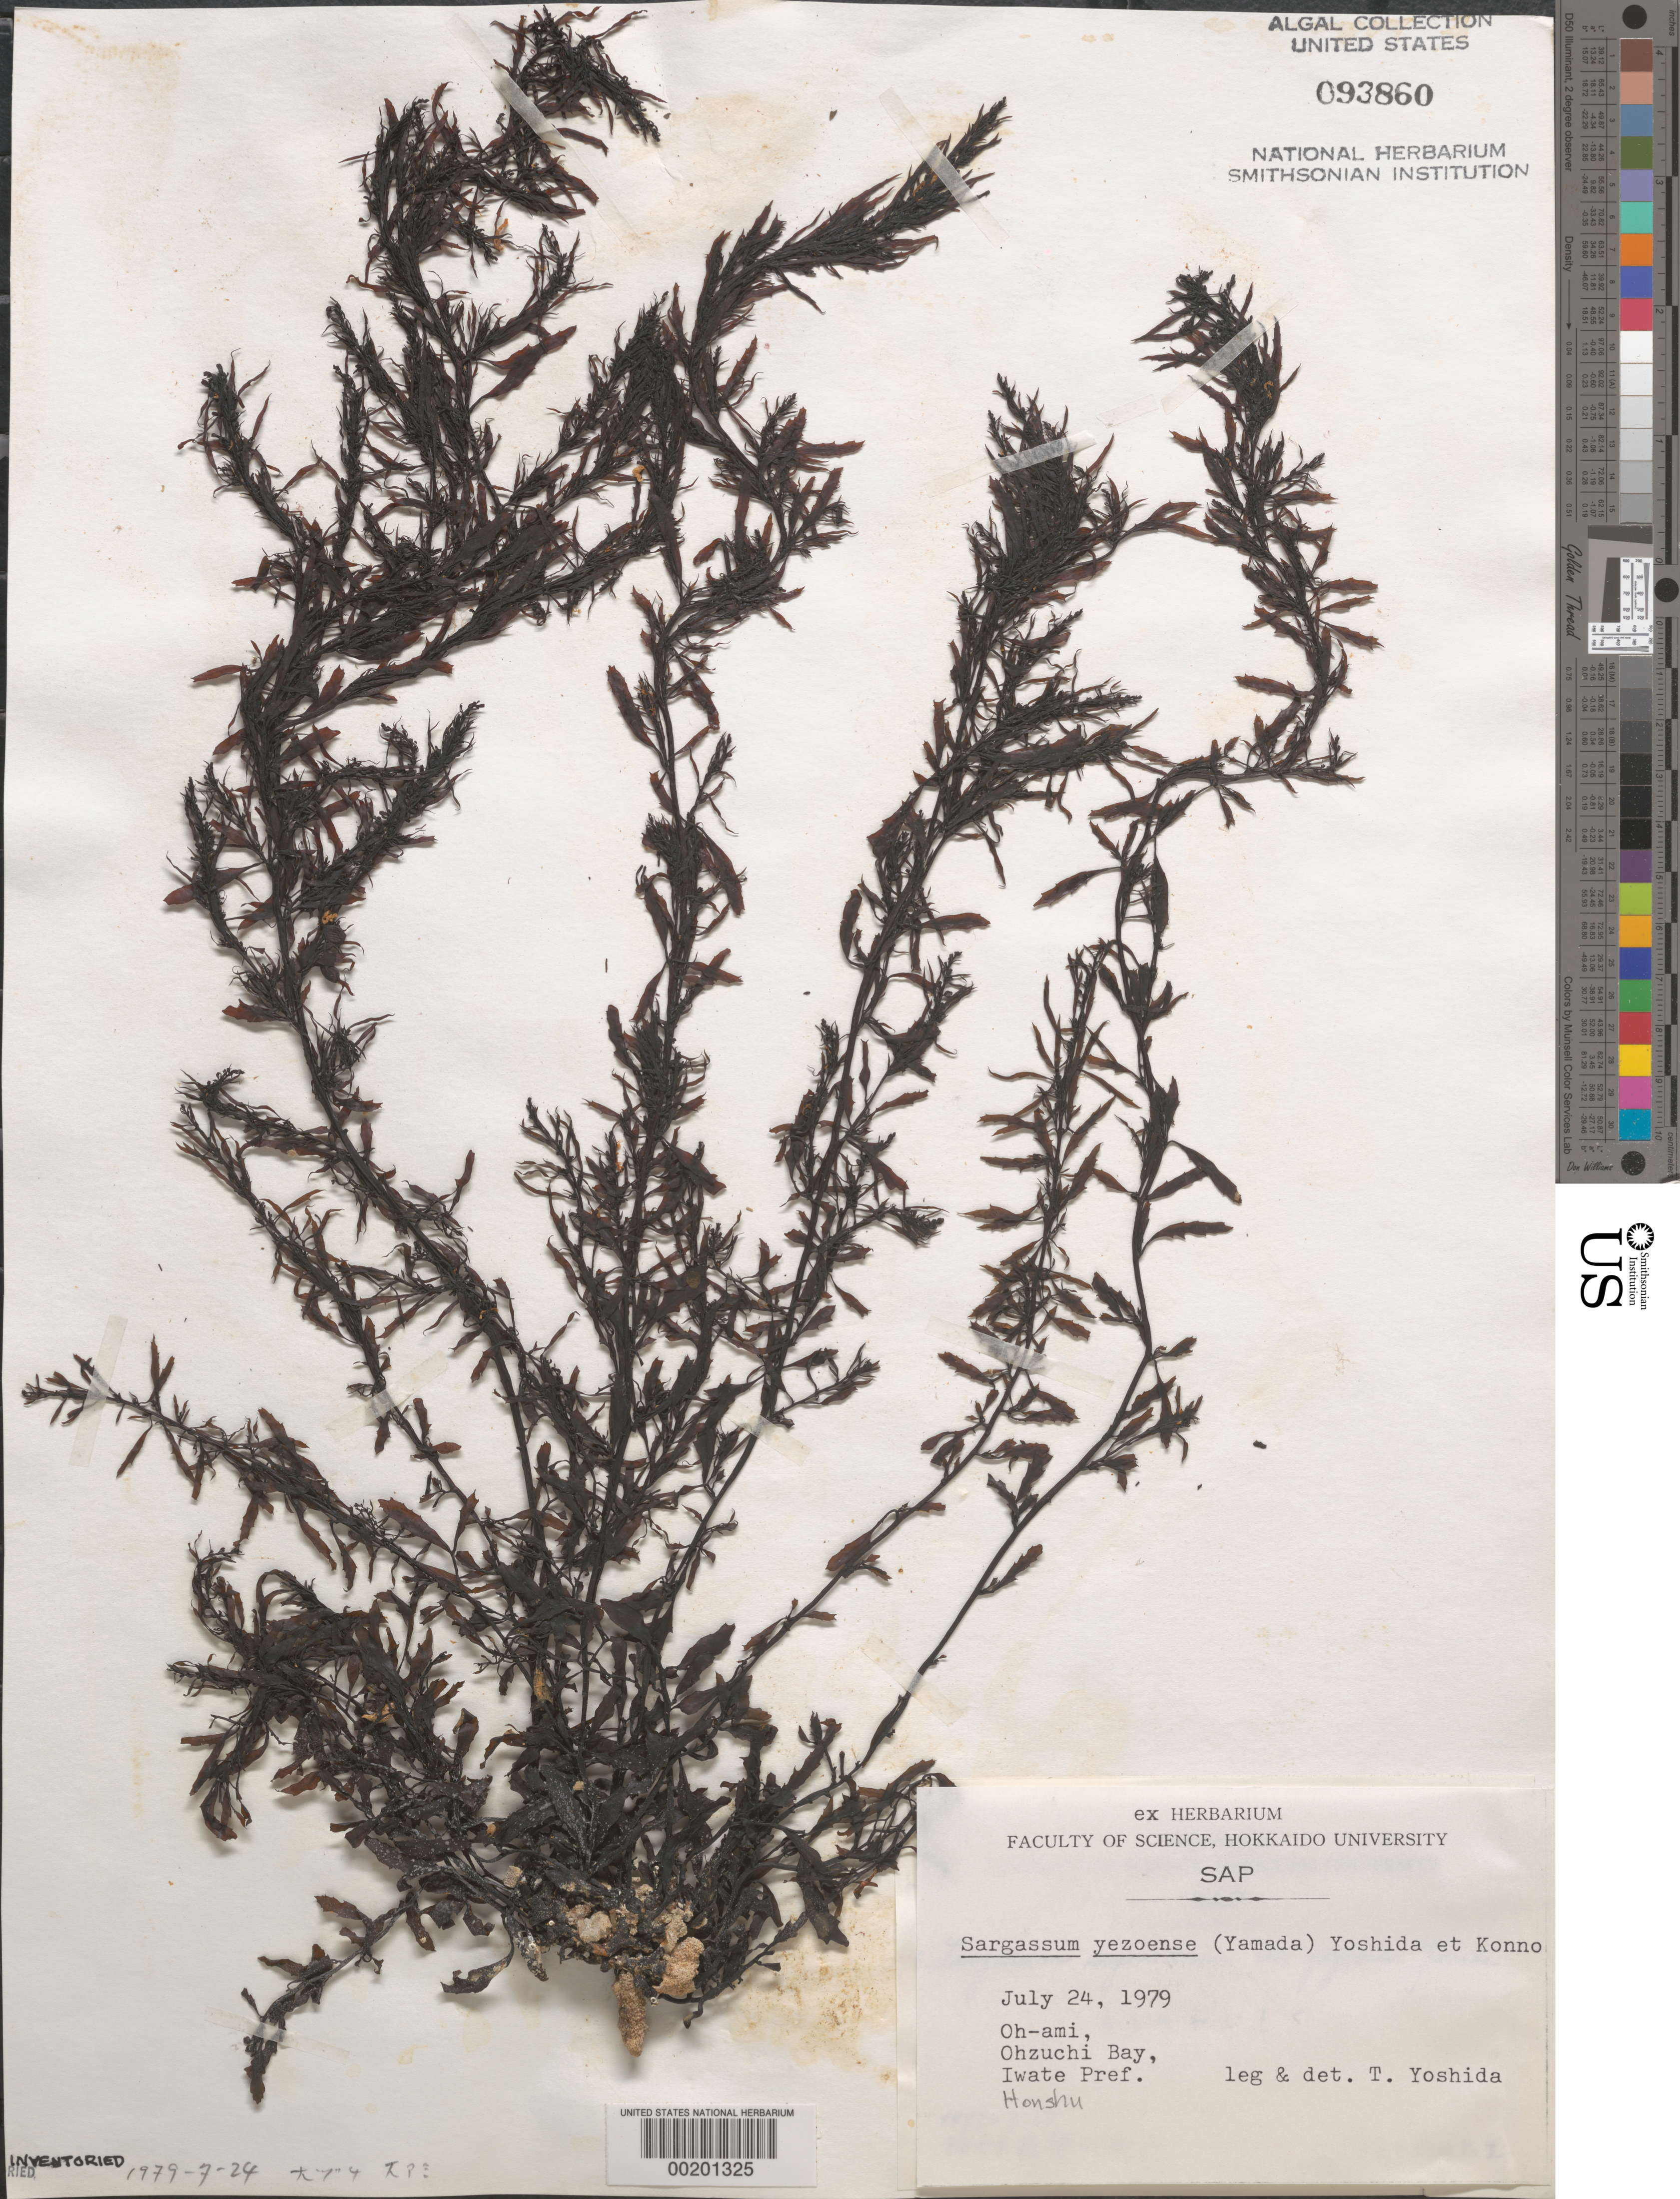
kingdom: Chromista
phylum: Ochrophyta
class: Phaeophyceae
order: Fucales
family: Sargassaceae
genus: Sargassum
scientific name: Sargassum yezoense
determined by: Yoshida, T.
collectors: T. Yoshida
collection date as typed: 24 Jul 1979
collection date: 1979-07-24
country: Japan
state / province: Iwate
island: Honshu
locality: Oh-ami, Ohzuchi Bay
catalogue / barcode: US 93860